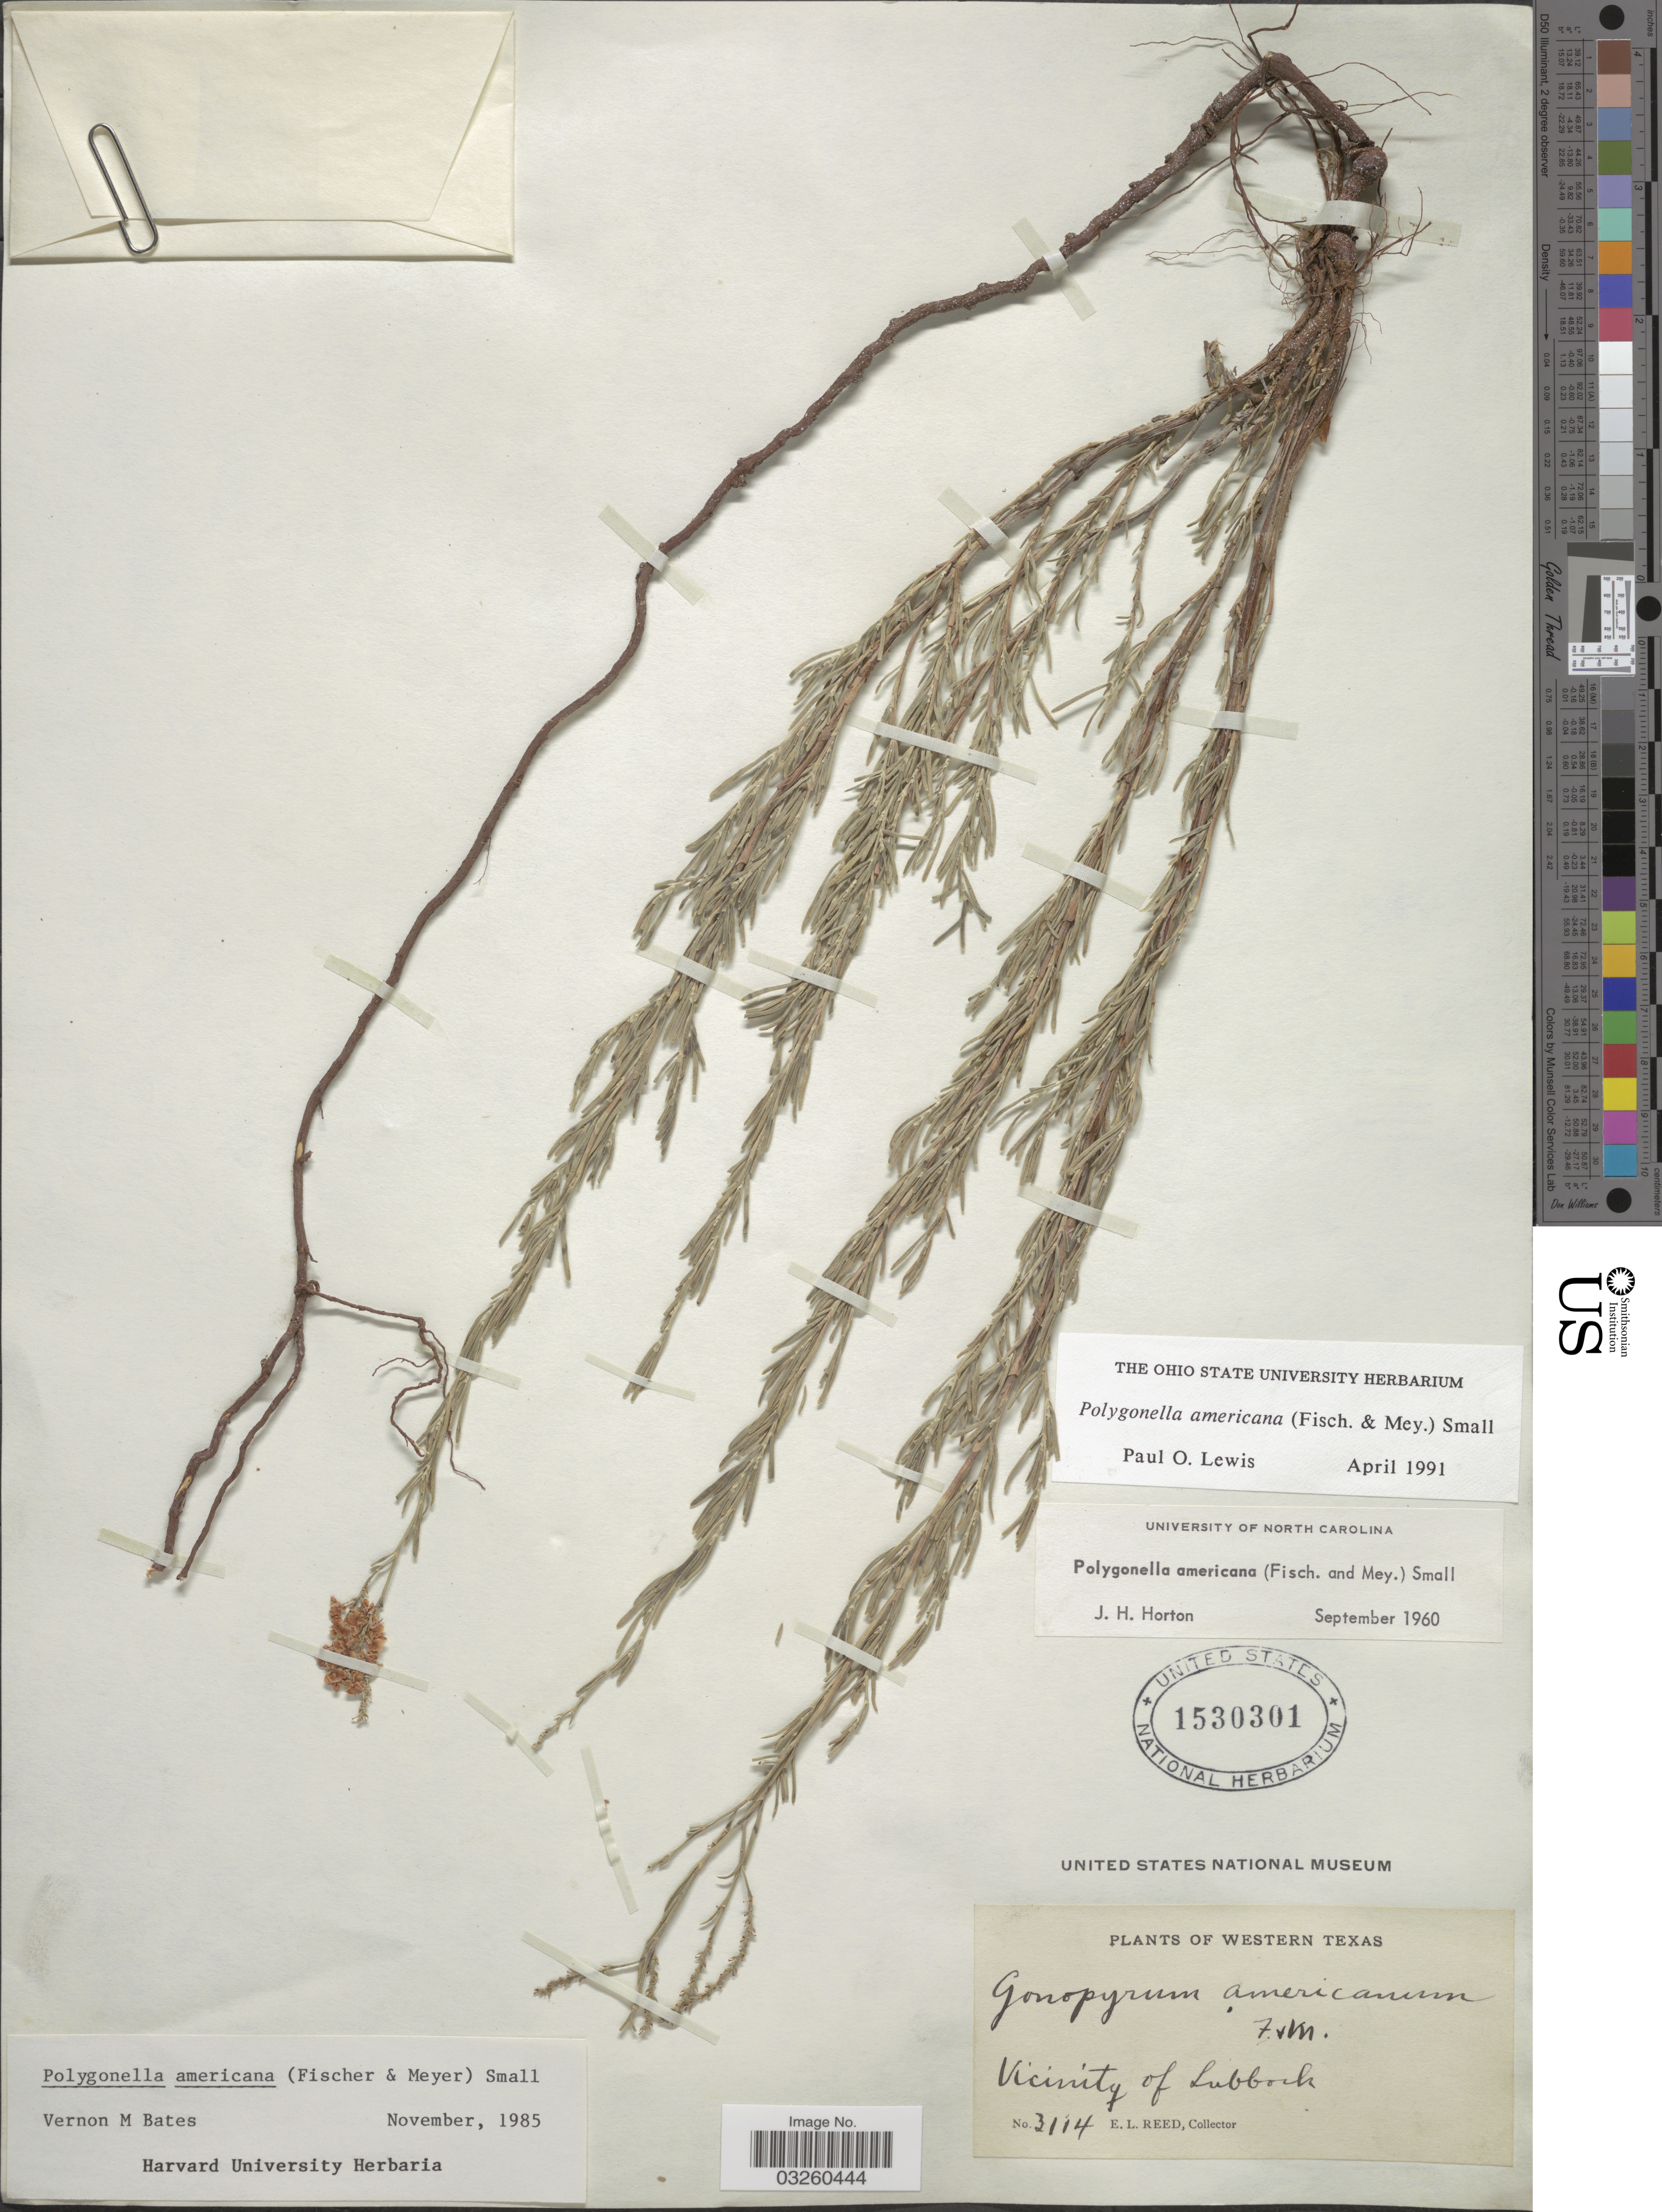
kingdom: Plantae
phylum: Tracheophyta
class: Magnoliopsida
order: Caryophyllales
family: Polygonaceae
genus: Polygonella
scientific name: Polygonella americana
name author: (Fisch. & C.A. Mey.) Small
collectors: E. Reed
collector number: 3114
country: United States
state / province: Texas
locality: Western Texas. Vicinity of Lubbock.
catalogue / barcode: US 1530301